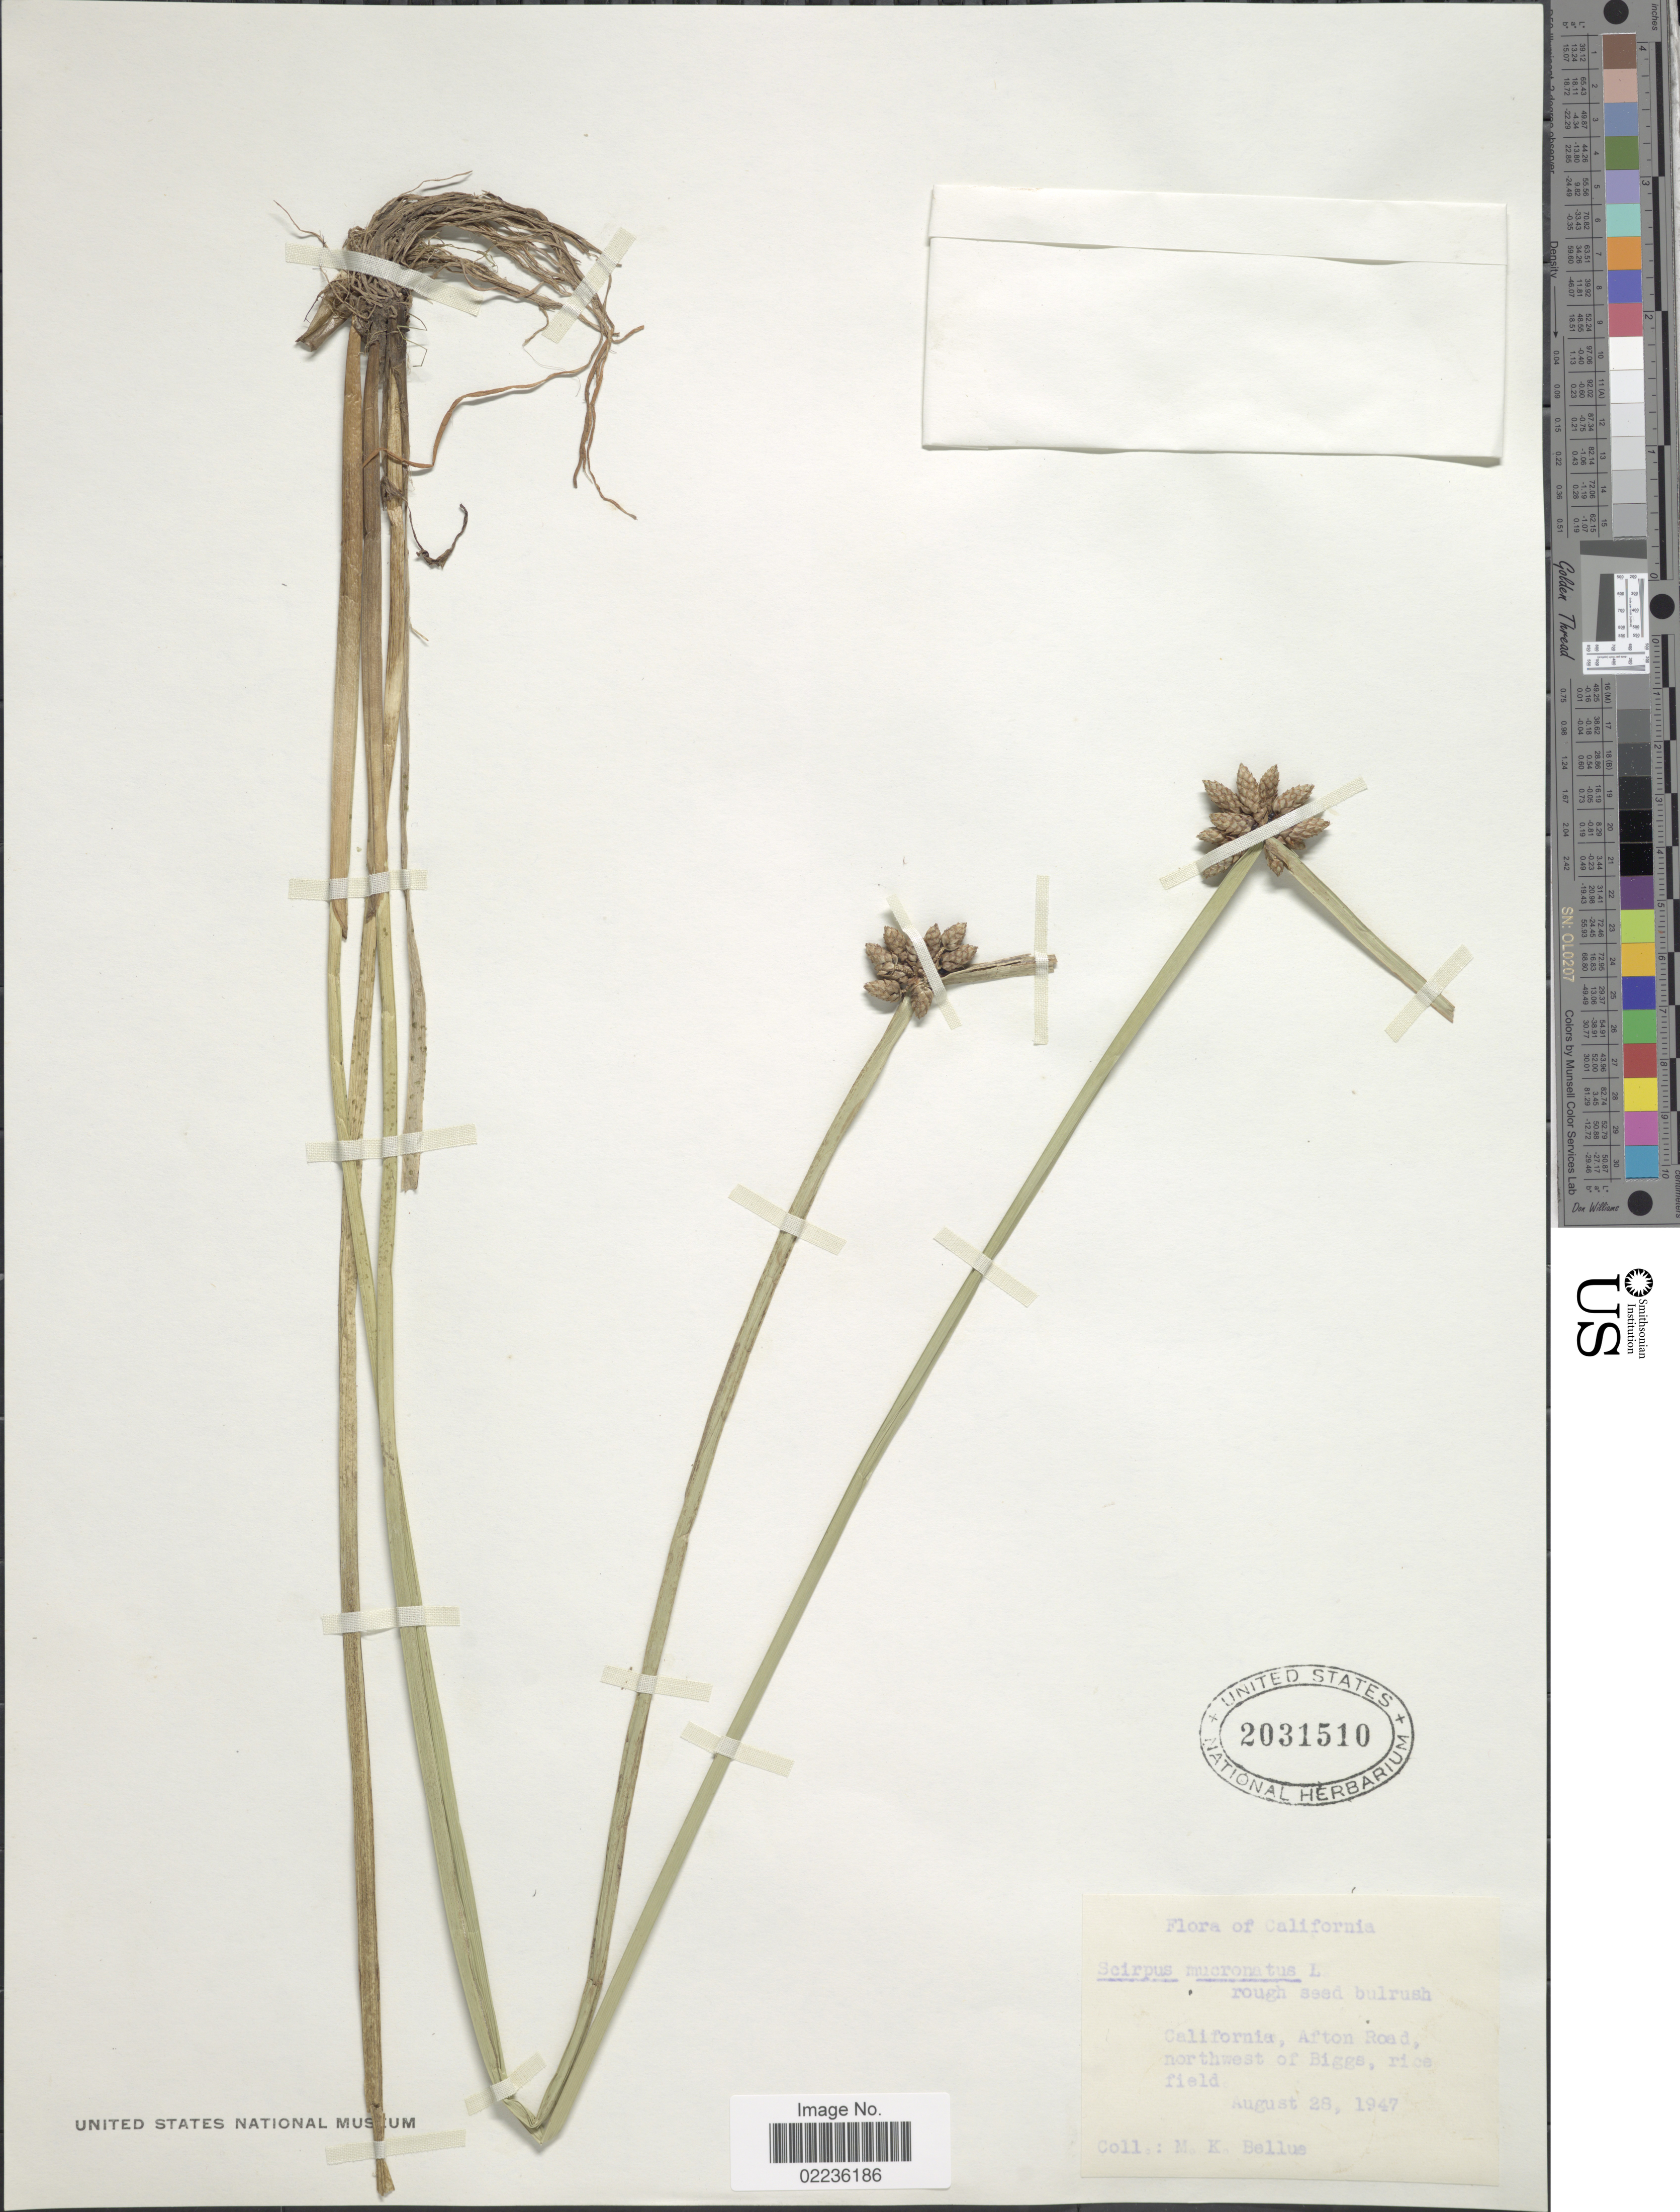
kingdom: Plantae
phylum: Tracheophyta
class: Liliopsida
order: Poales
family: Cyperaceae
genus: Schoenoplectus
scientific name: Schoenoplectus mucronatus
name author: (L.) Palla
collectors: M. Bellue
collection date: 1947-08-28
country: United States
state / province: California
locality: California, Afton Road, northwest of Biggs, rice field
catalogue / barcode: US 2031510